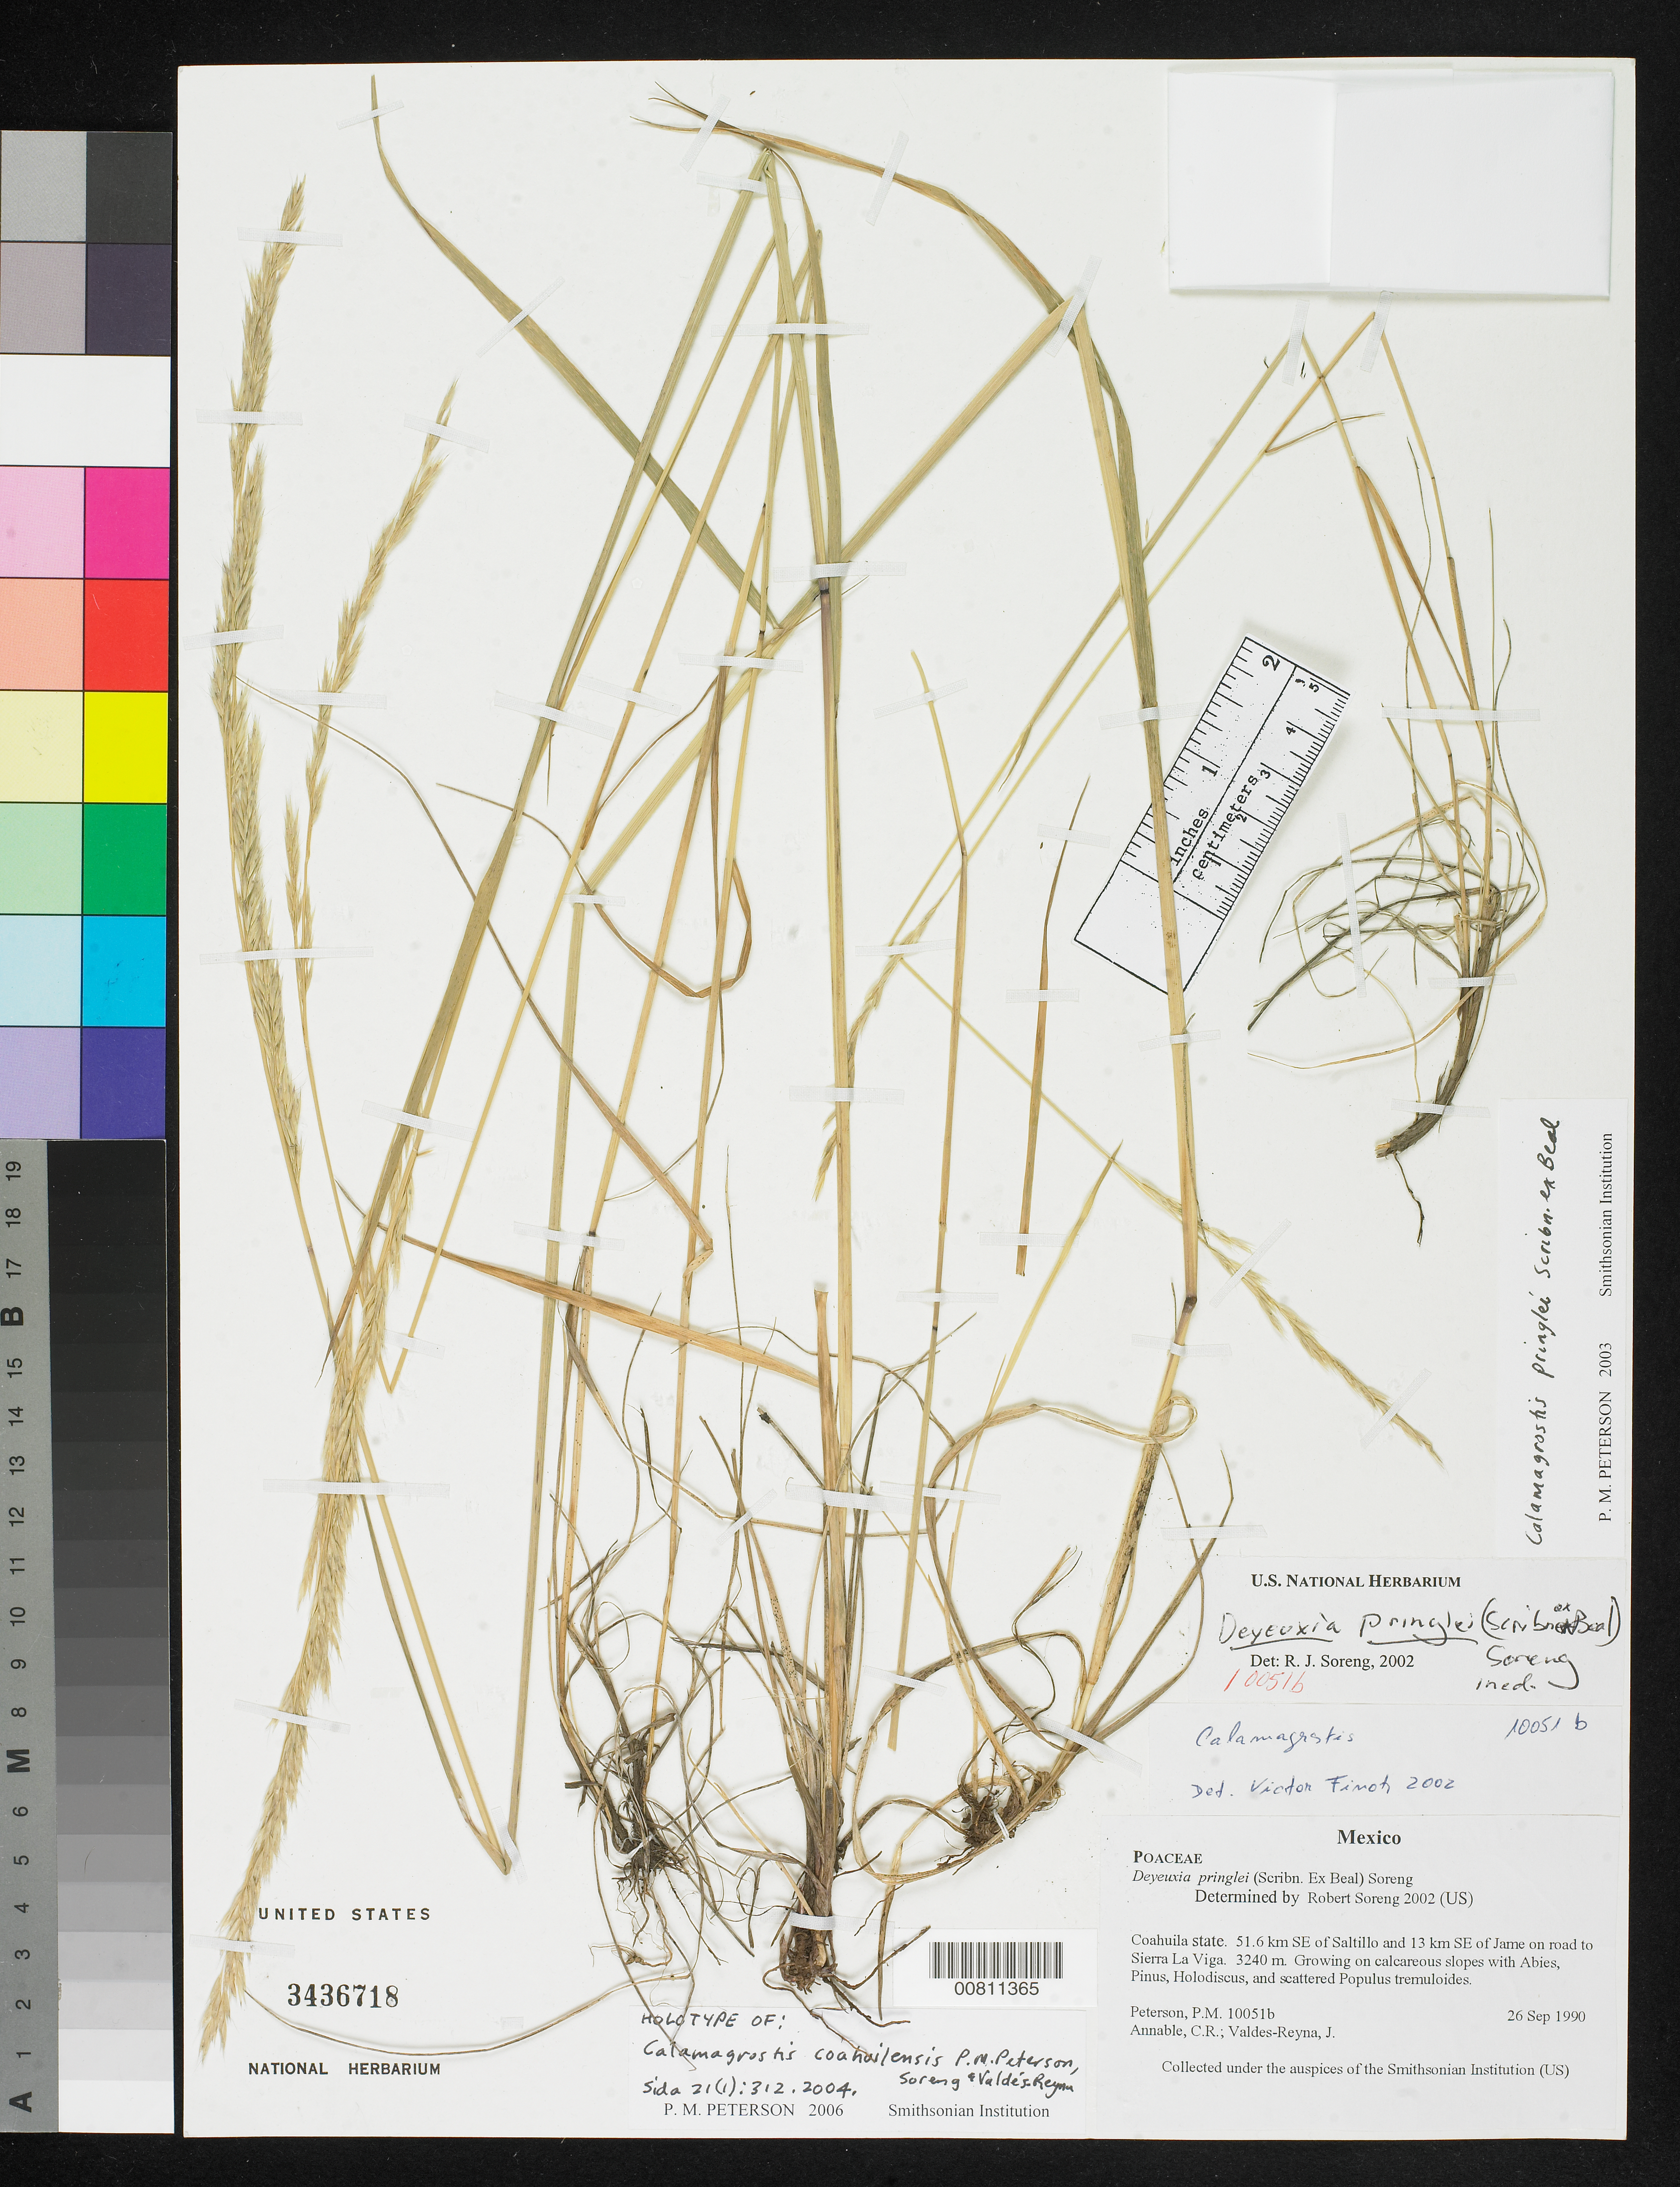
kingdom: Plantae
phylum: Tracheophyta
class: Liliopsida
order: Poales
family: Poaceae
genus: Calamagrostis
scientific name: Calamagrostis coahuilensis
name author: P.M. Peterson & et al.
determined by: Peterson, Paul M., (BOT), Smithsonian Institution - National Museum of Natural History (UNITED STATES)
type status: Holotype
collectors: P. M. Peterson, C. R. Annable & J. Valdés-Reyna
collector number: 10051b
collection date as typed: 26 Sep 1990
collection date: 1990-09-26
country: Mexico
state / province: Coahuila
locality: Coahuila state. 51.6 km SE of Saltillo and 13 km SE of Jame on road to Sierra la viga.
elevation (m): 3240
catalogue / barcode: US 3436718